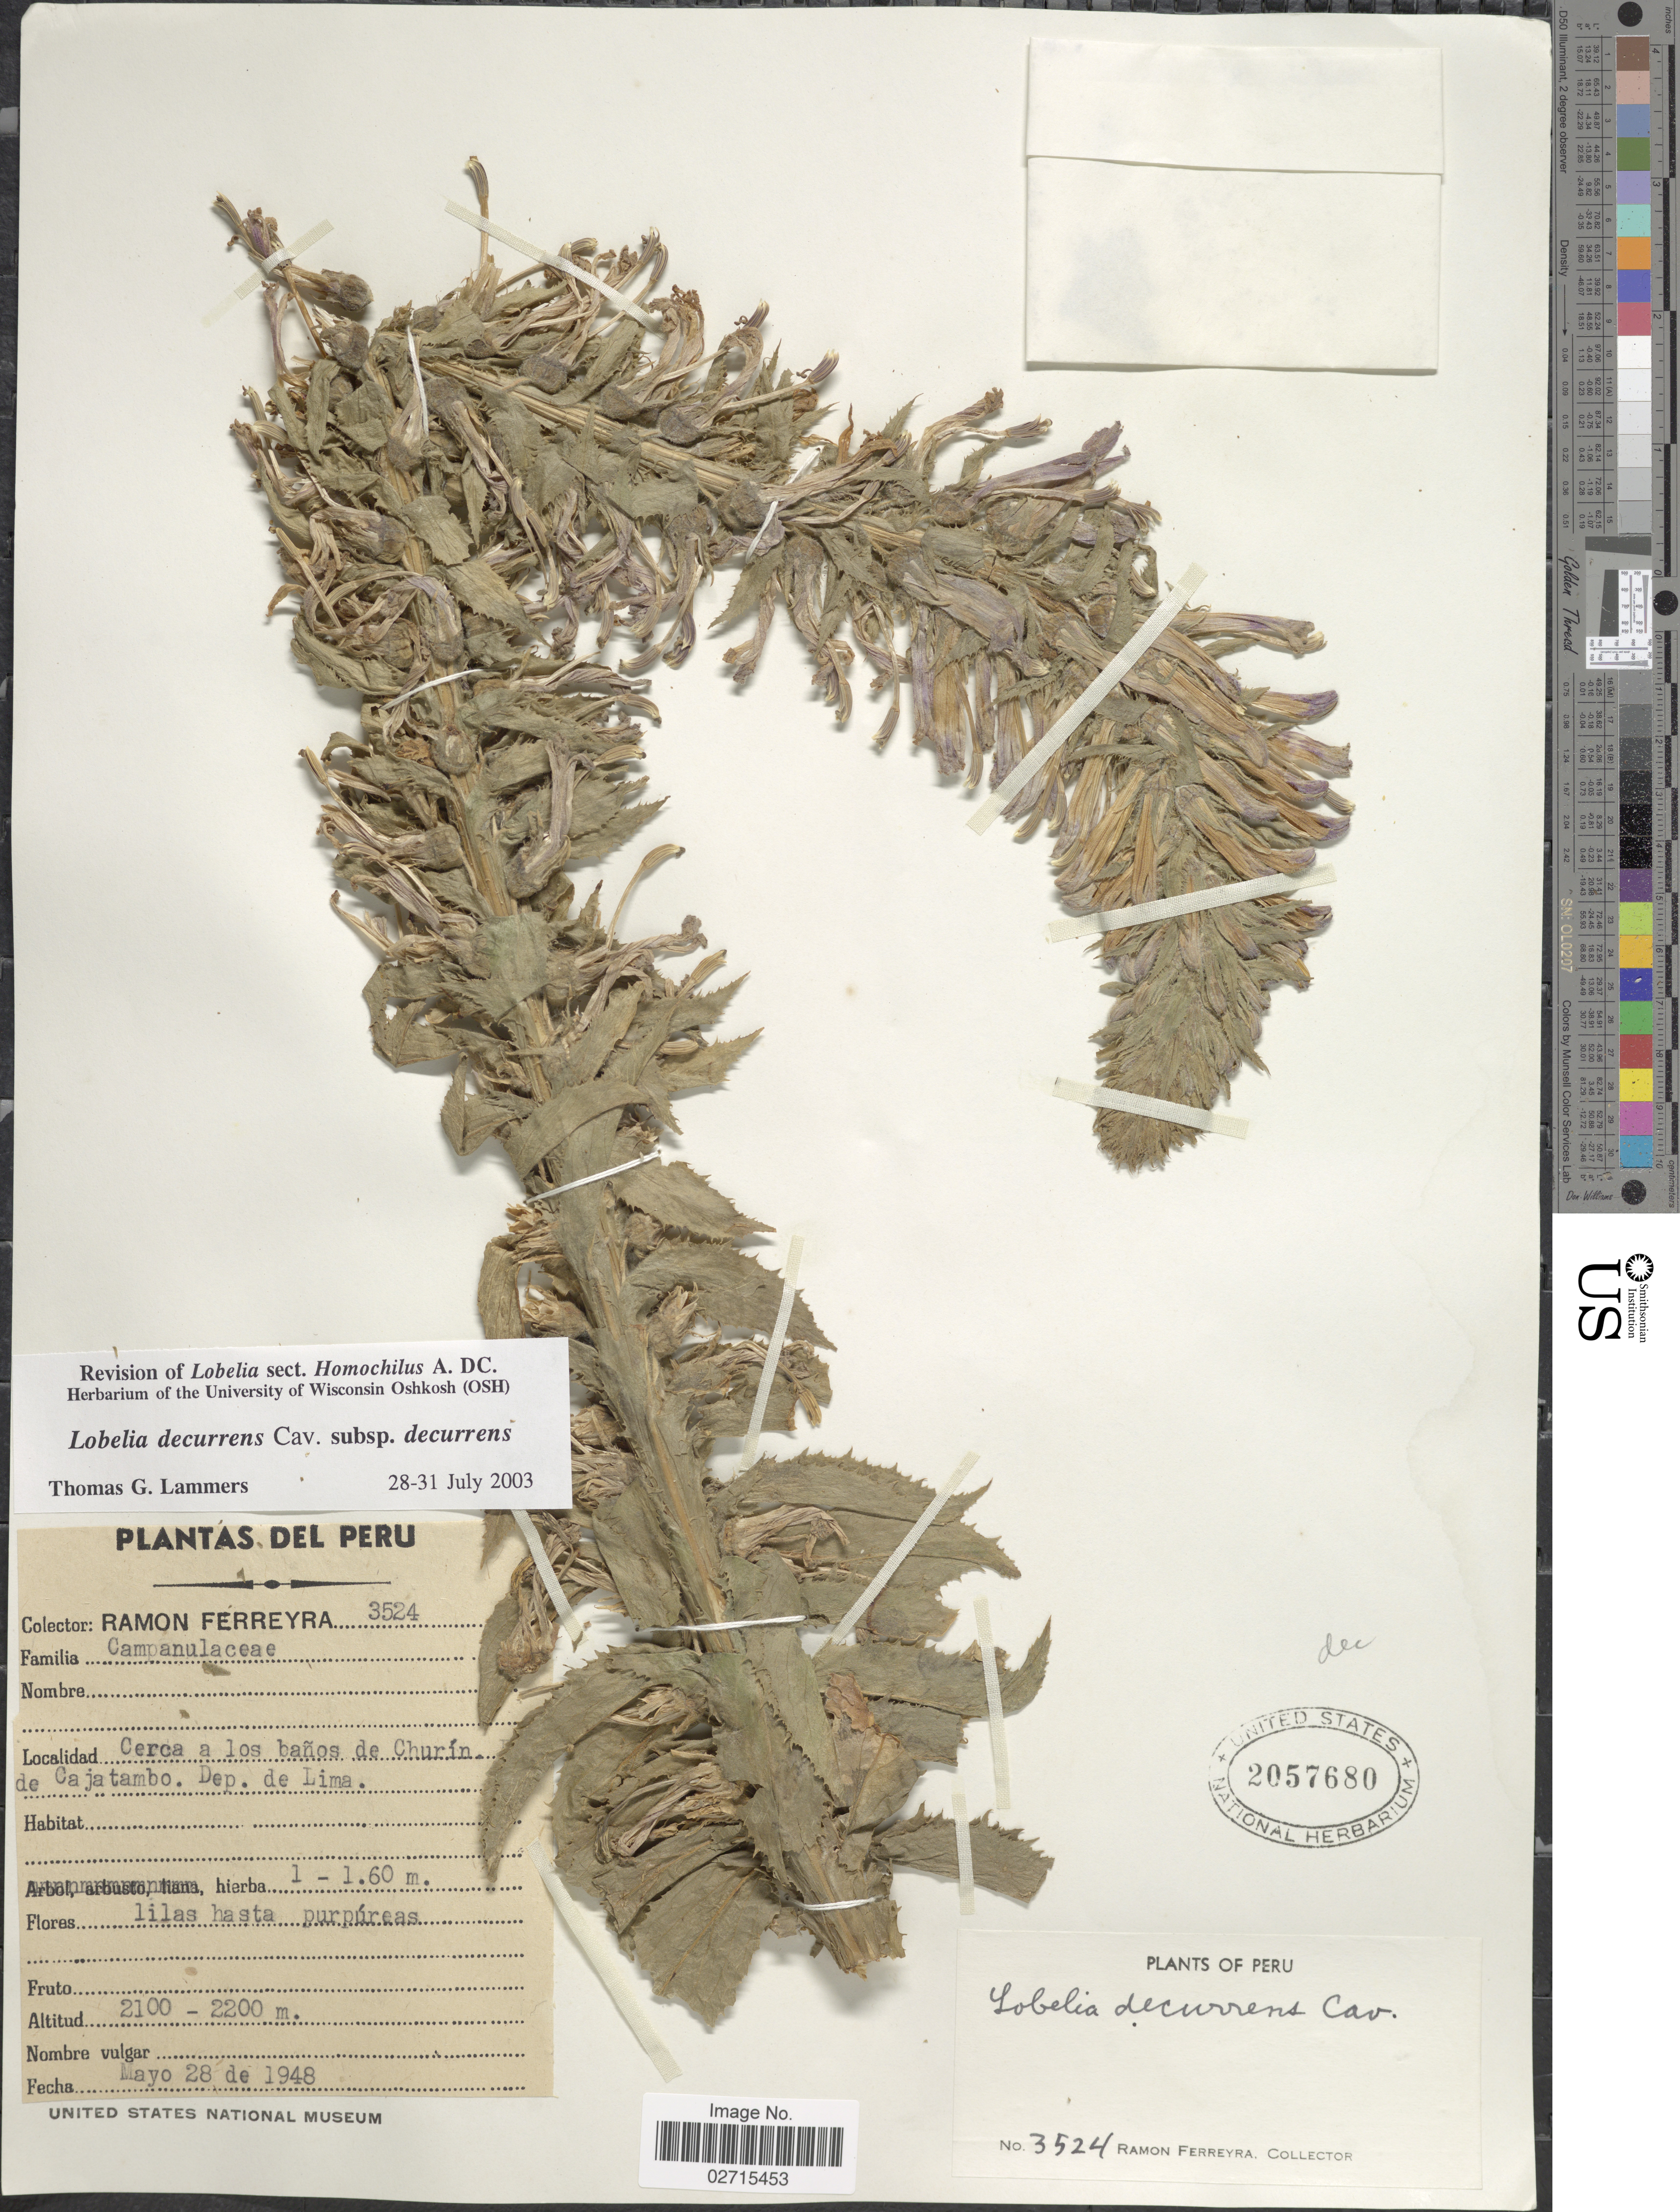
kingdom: Plantae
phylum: Tracheophyta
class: Magnoliopsida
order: Asterales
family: Campanulaceae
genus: Lobelia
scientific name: Lobelia decurrens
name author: Cav.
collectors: R. A. Ferreyra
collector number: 3524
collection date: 1948-05-28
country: Peru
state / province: Lima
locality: Cerca a los baños de Churín de Cajatambo Dep de Lima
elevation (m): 2100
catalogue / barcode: US 2057680